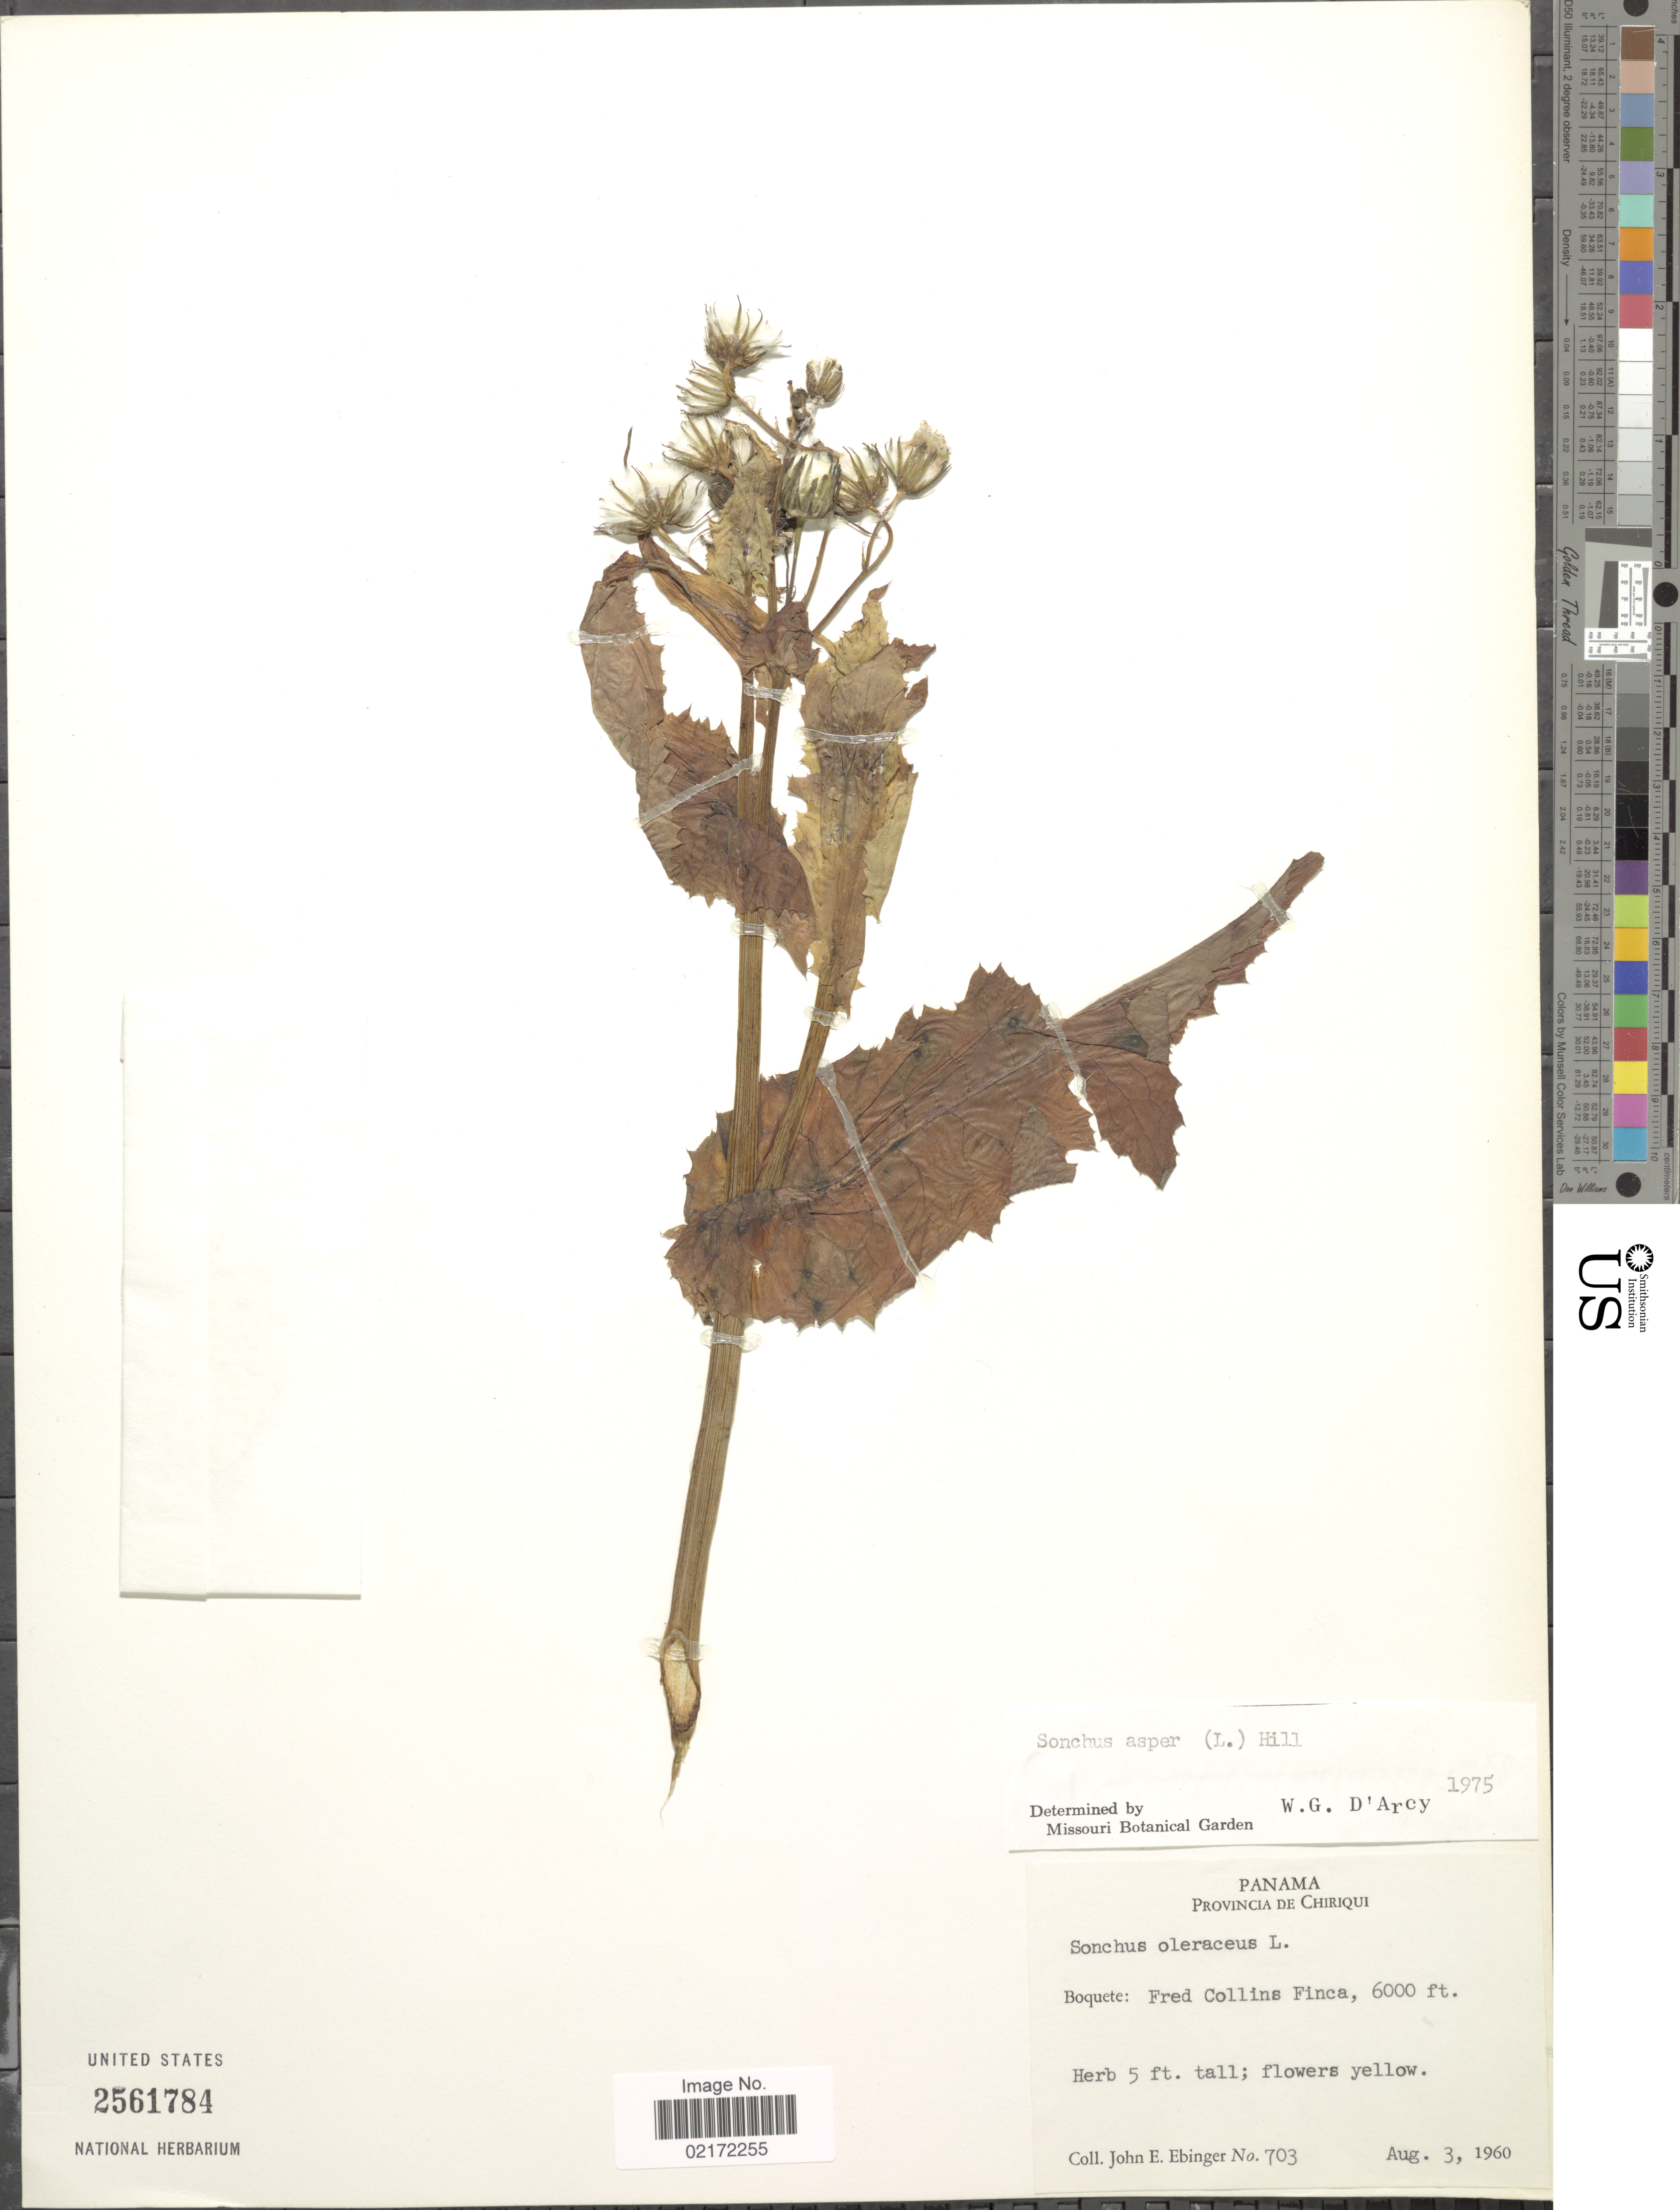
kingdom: Plantae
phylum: Tracheophyta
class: Magnoliopsida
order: Asterales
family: Asteraceae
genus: Sonchus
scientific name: Sonchus asper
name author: (L.) Hill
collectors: J. Ebinger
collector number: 703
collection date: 1960-08-03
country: Panama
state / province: Chiriqui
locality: Boquete: Fred Collins Finca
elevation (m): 1829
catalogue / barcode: US 2561784